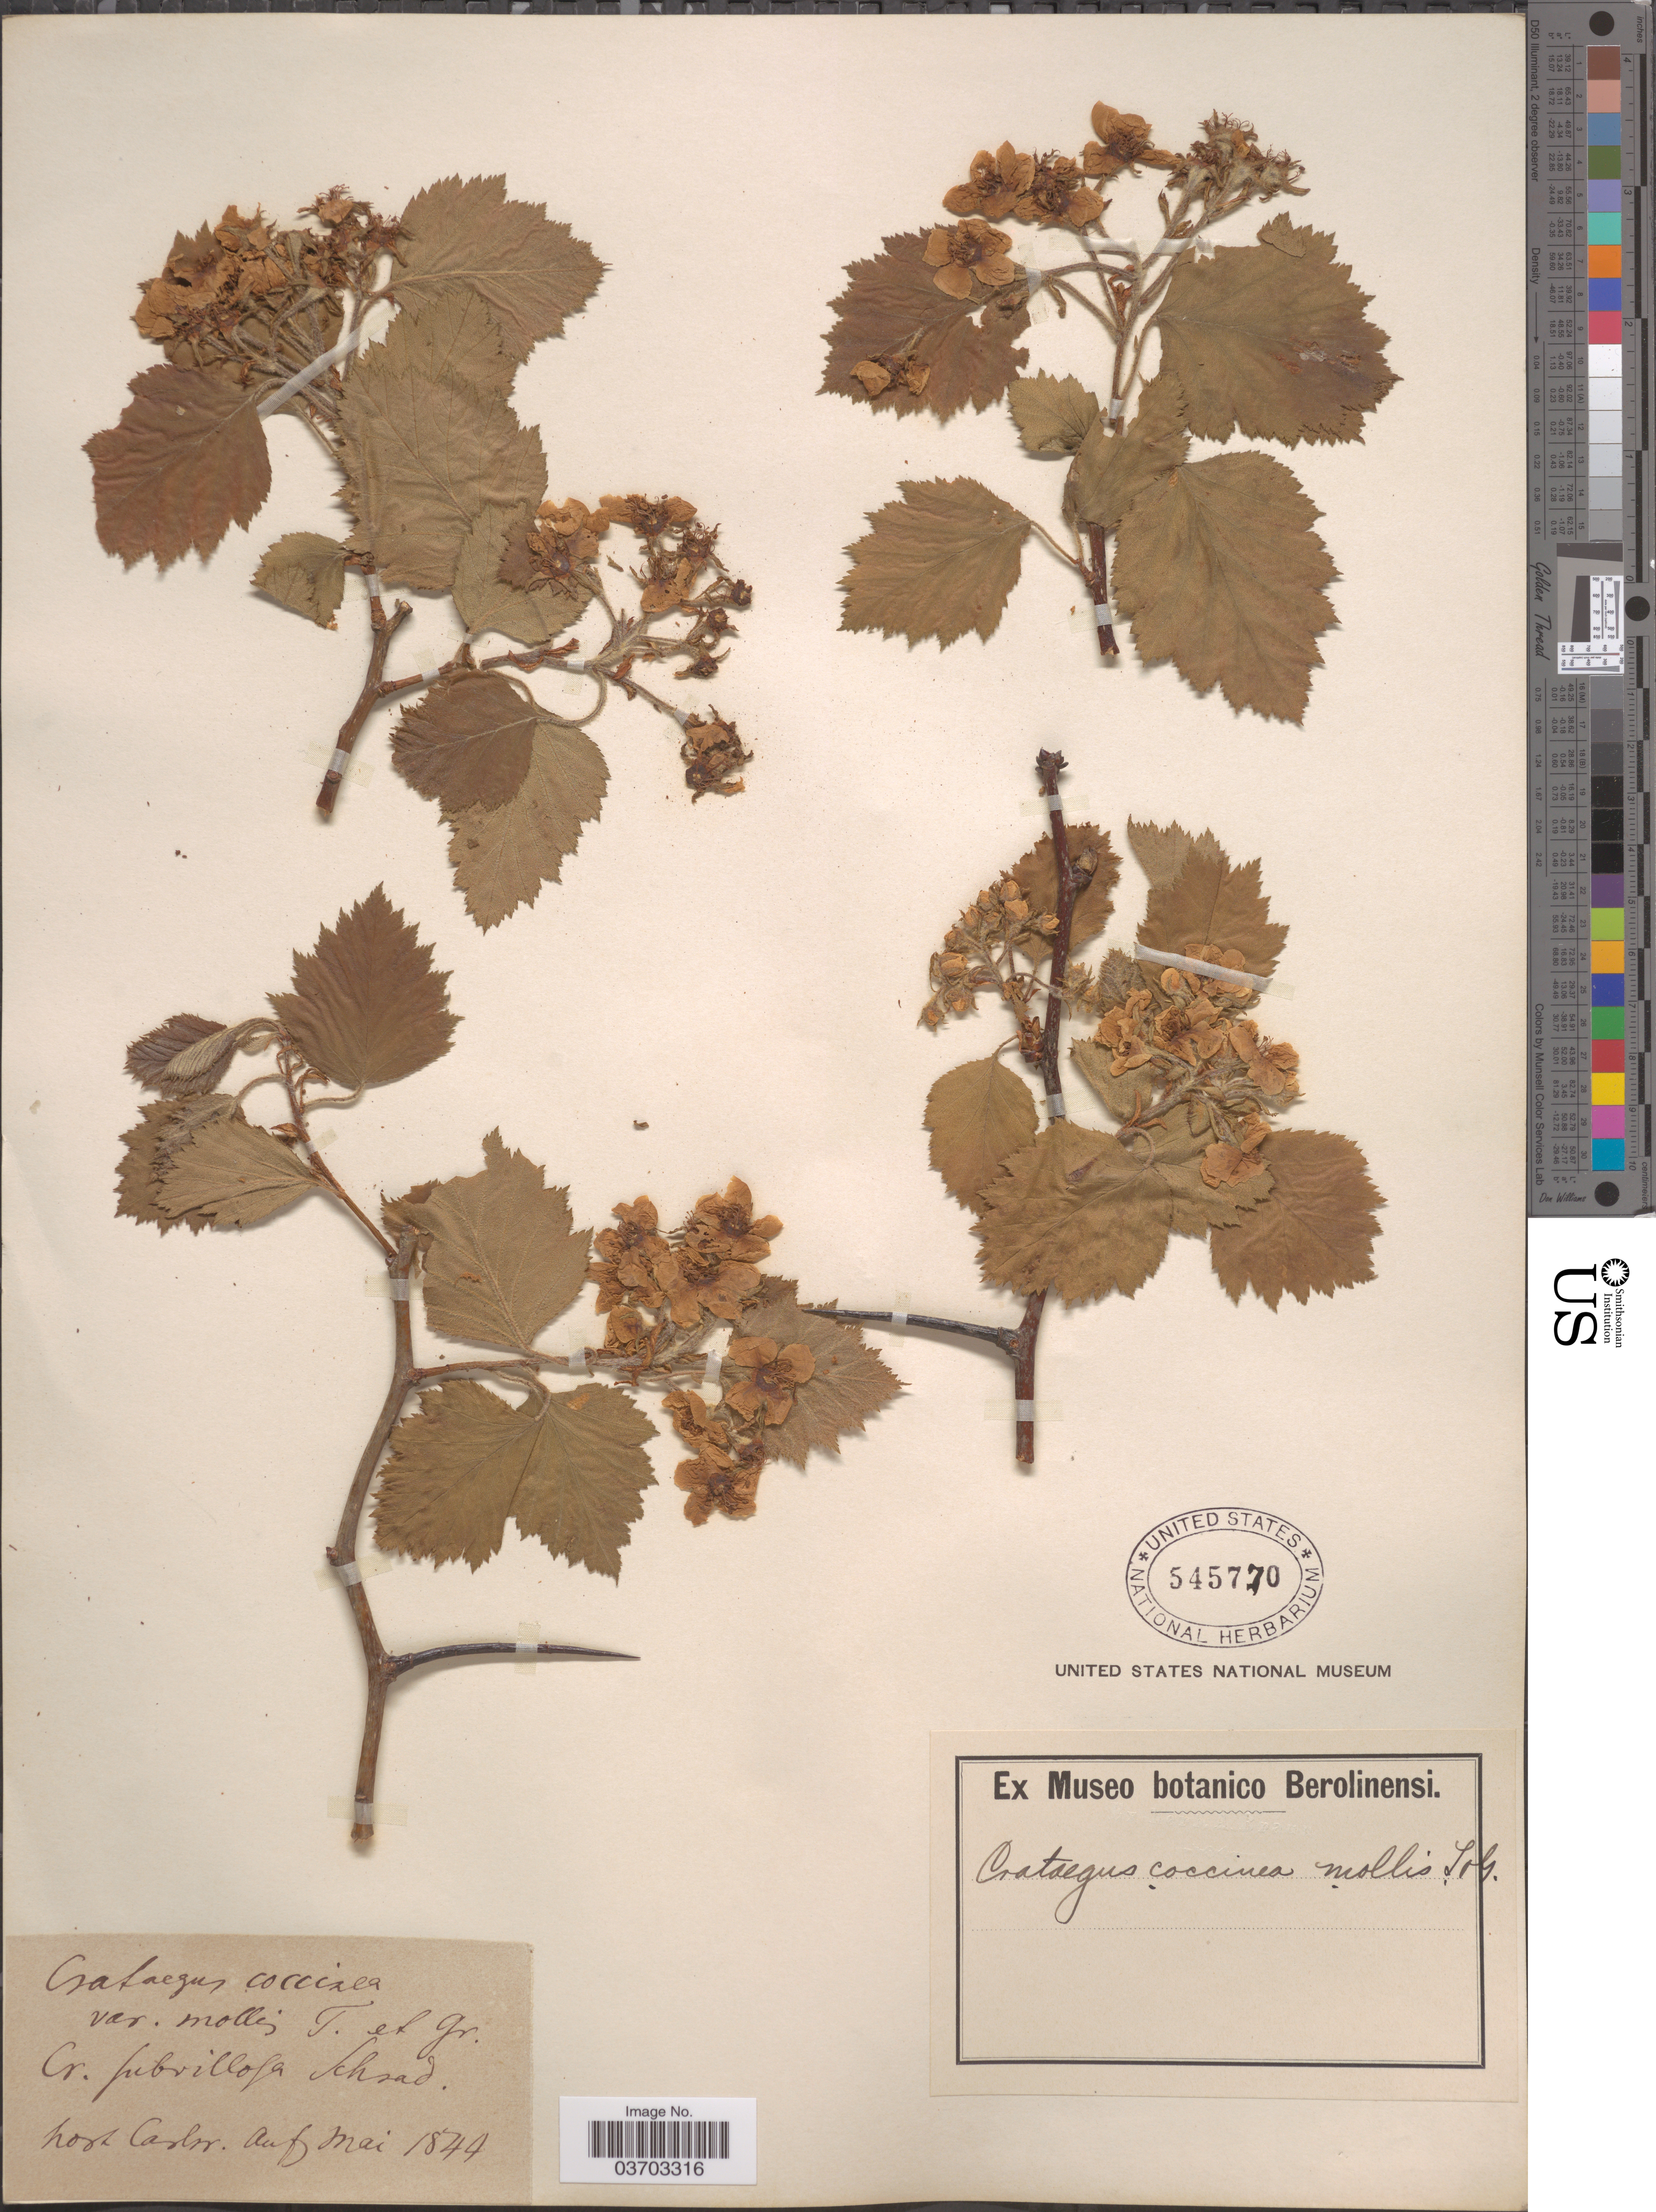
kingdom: Plantae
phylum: Tracheophyta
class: Magnoliopsida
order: Rosales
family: Rosaceae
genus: Crataegus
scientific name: Crataegus coccinea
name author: Ashe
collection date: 1844-05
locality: Hort Castor [interpreted].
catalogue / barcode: US 545770